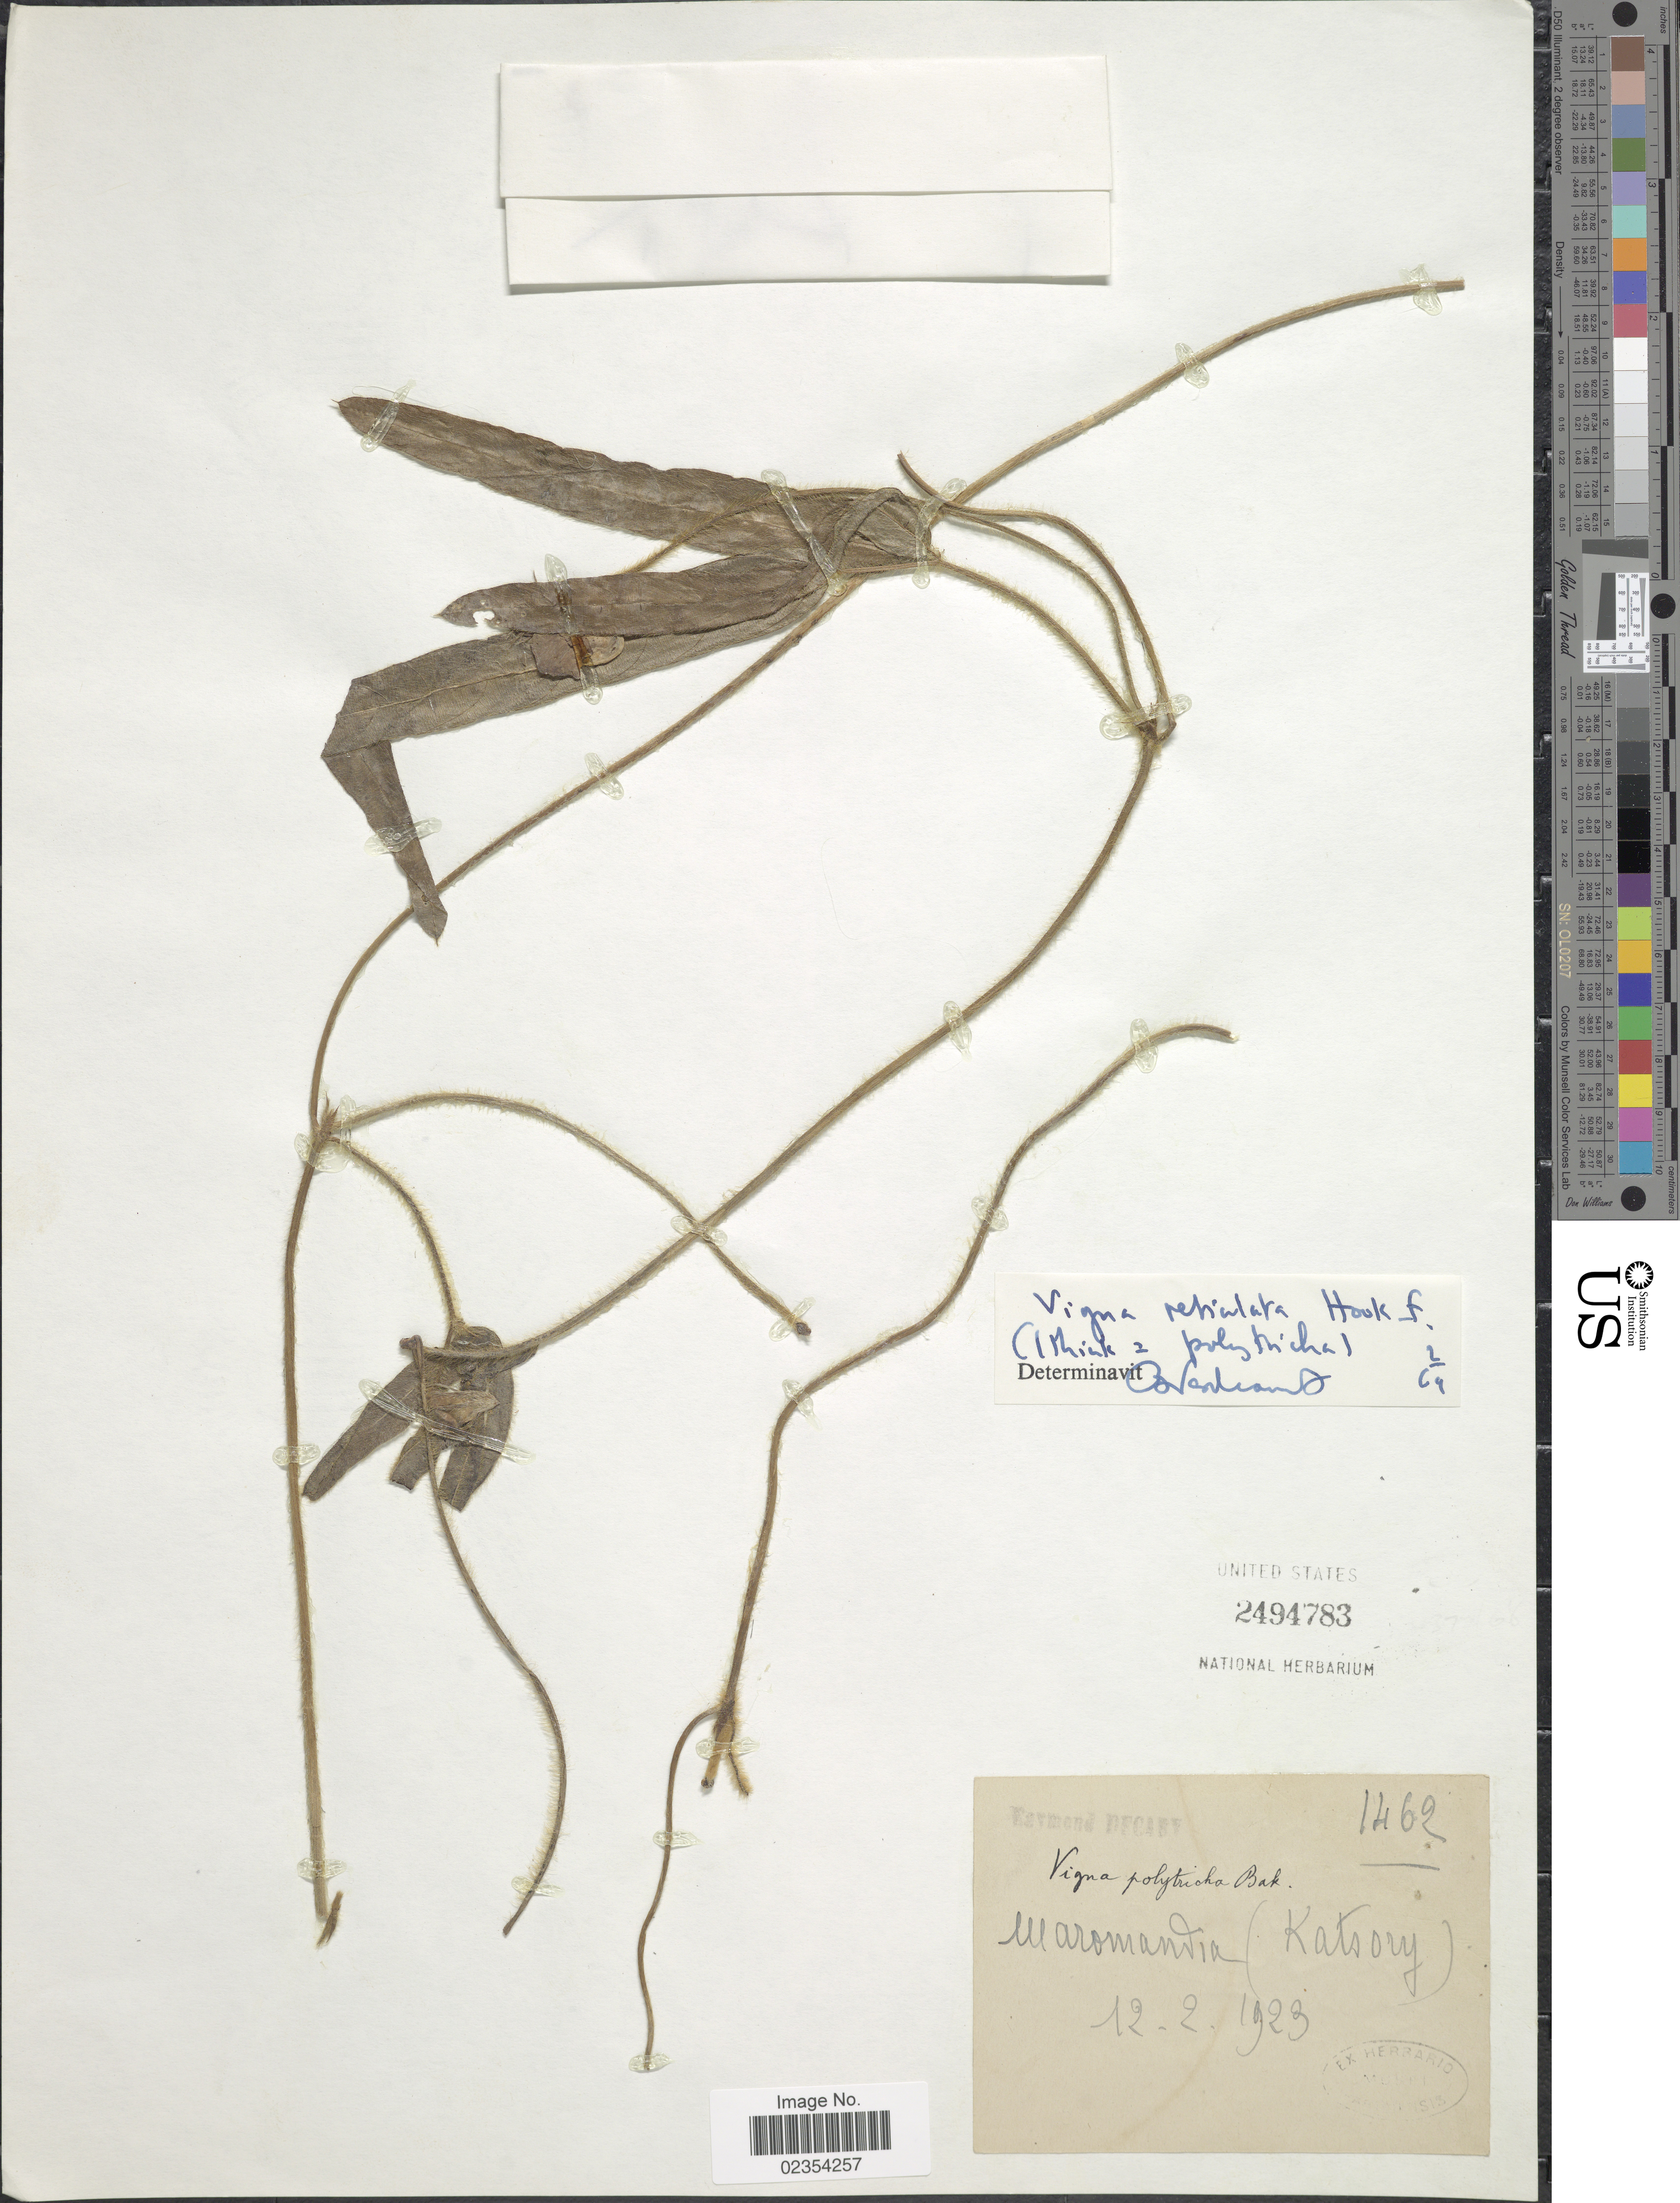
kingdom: Plantae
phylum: Tracheophyta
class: Magnoliopsida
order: Fabales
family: Fabaceae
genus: Vigna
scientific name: Vigna reticulata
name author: Hook. f.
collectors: R. Decary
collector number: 1462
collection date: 1923-02-12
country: Madagascar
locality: Maromandia (Katsory)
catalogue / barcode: US 2494783